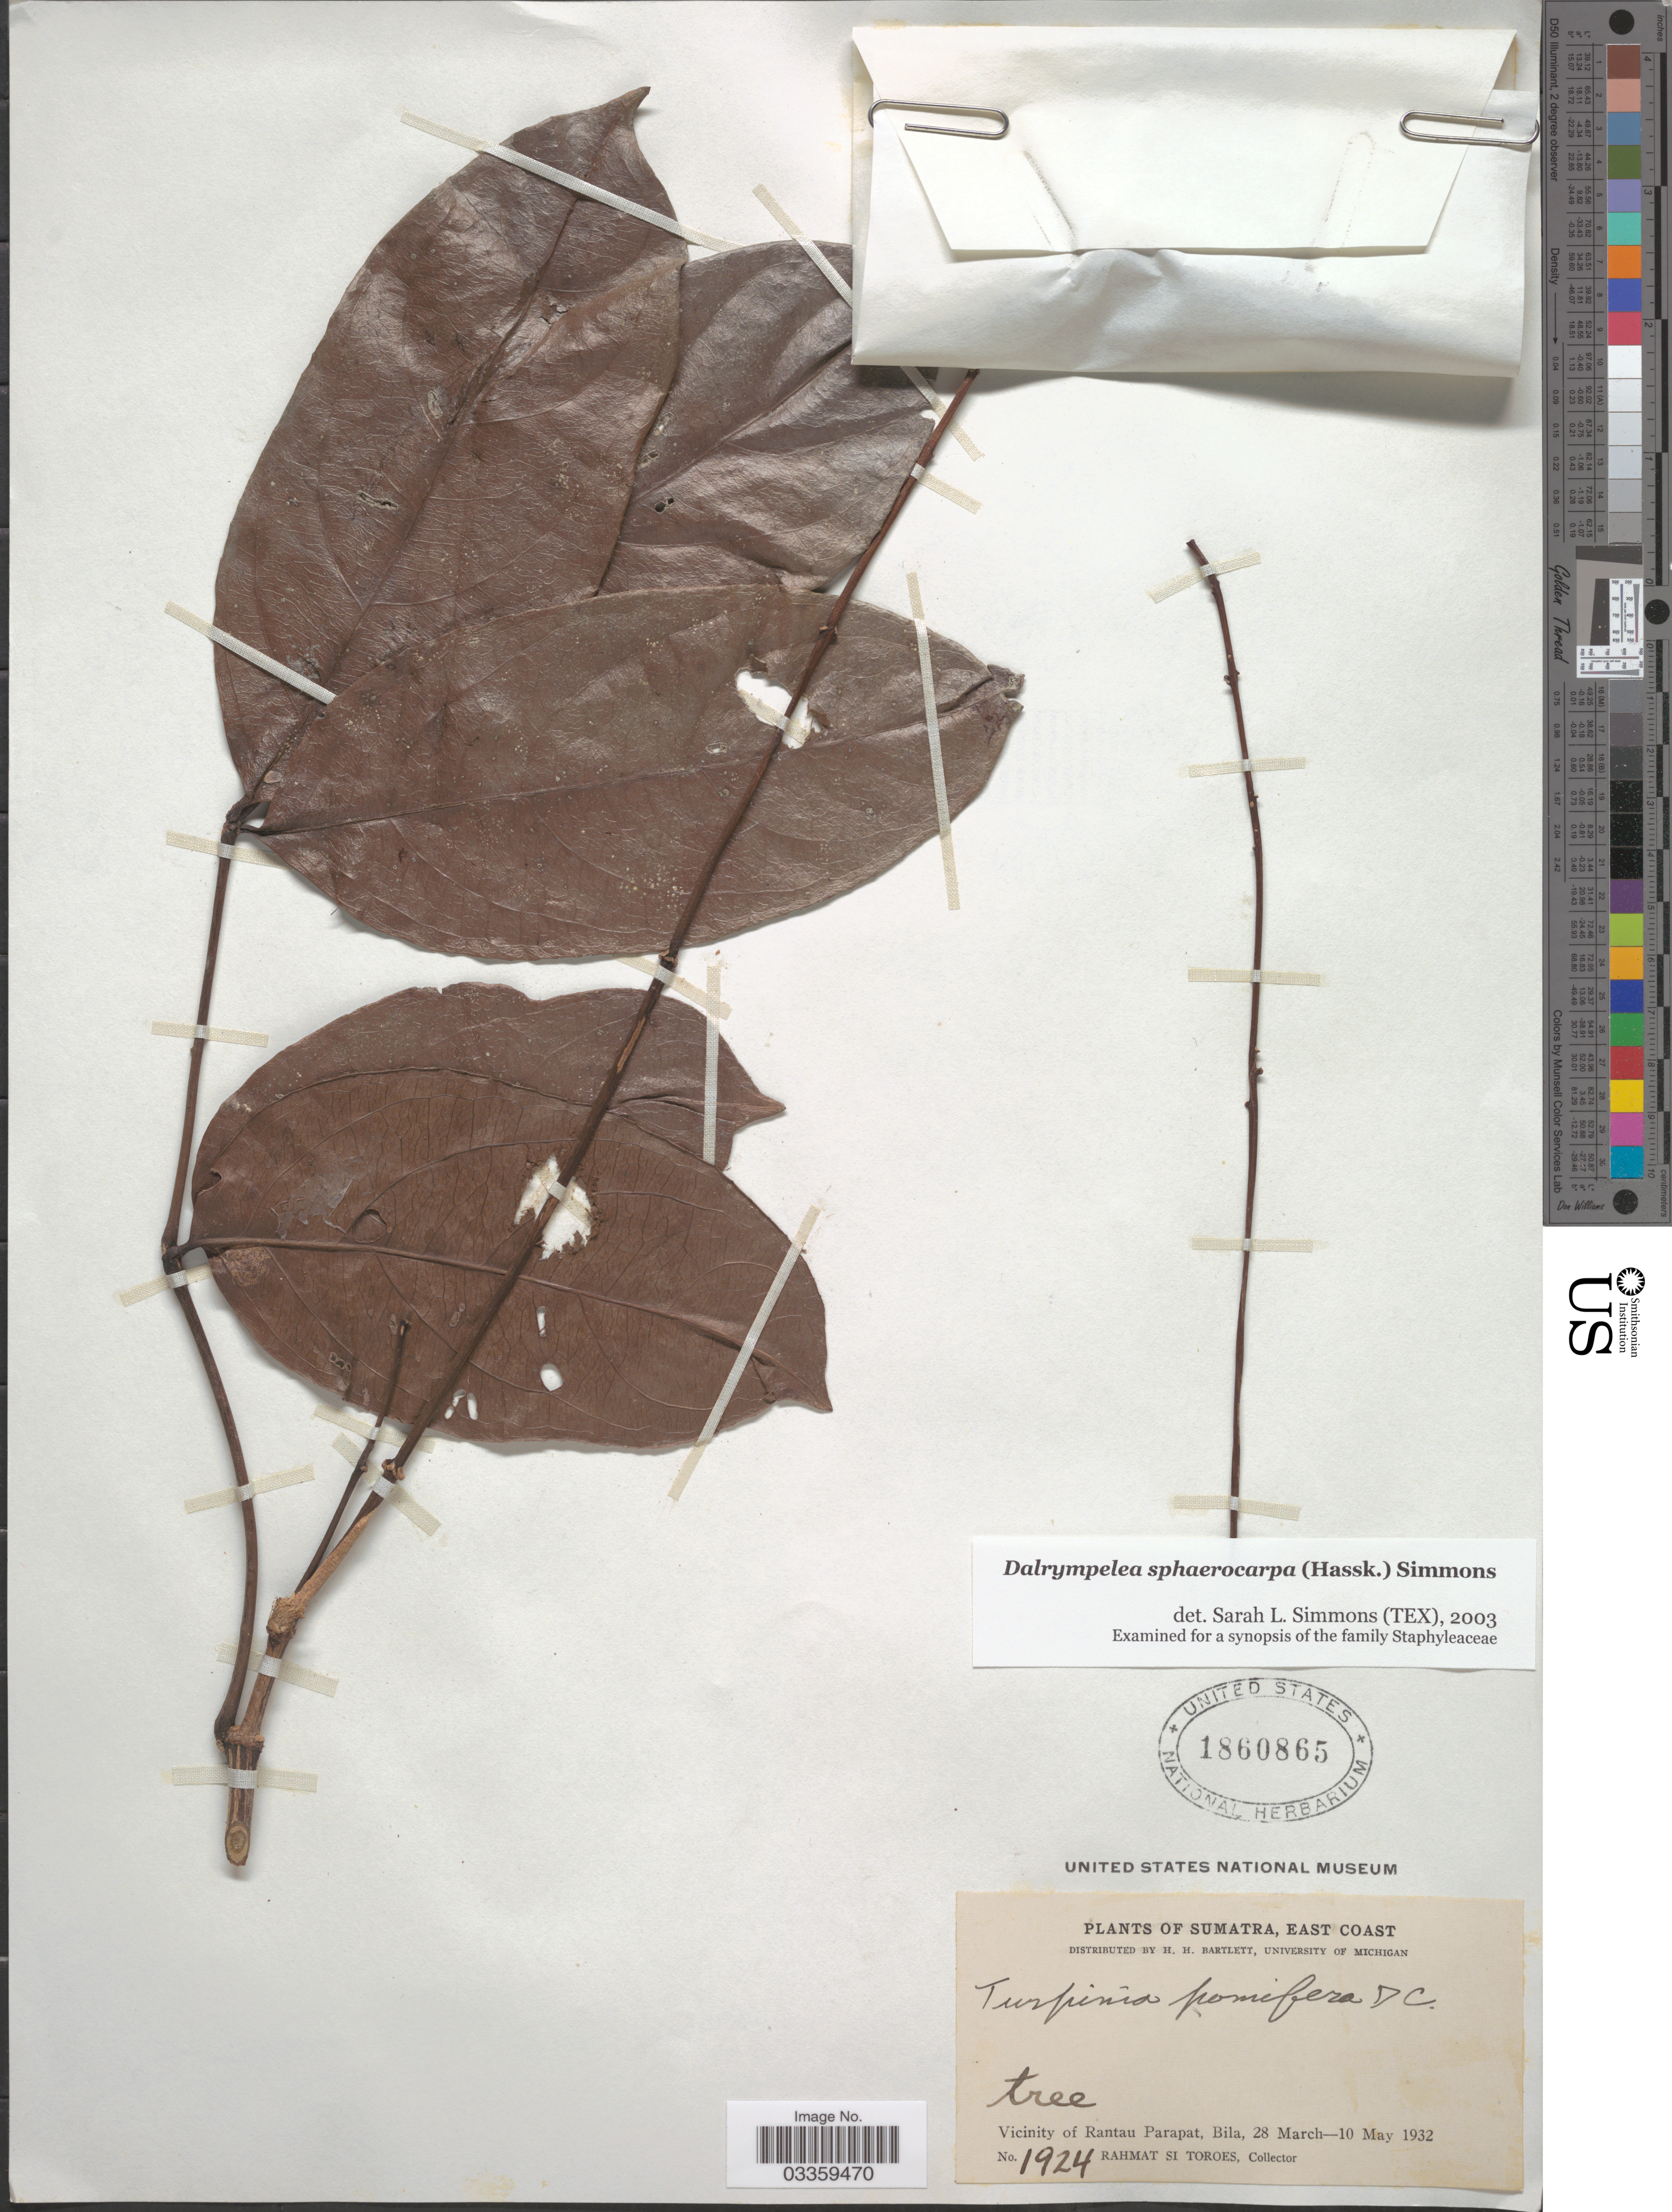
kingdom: Plantae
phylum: Tracheophyta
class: Magnoliopsida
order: Crossosomatales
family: Staphyleaceae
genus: Dalrympelea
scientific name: Dalrympelea sphaerocarpa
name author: (Hassk.) Nor-Ezzaw.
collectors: Rahmat Si Boeea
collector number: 1924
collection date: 1932-03-28/1932-05-10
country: Indonesia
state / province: Sumatra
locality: East Coast. Vicinity of Rantau Parapat, Bila.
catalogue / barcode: US 1860865